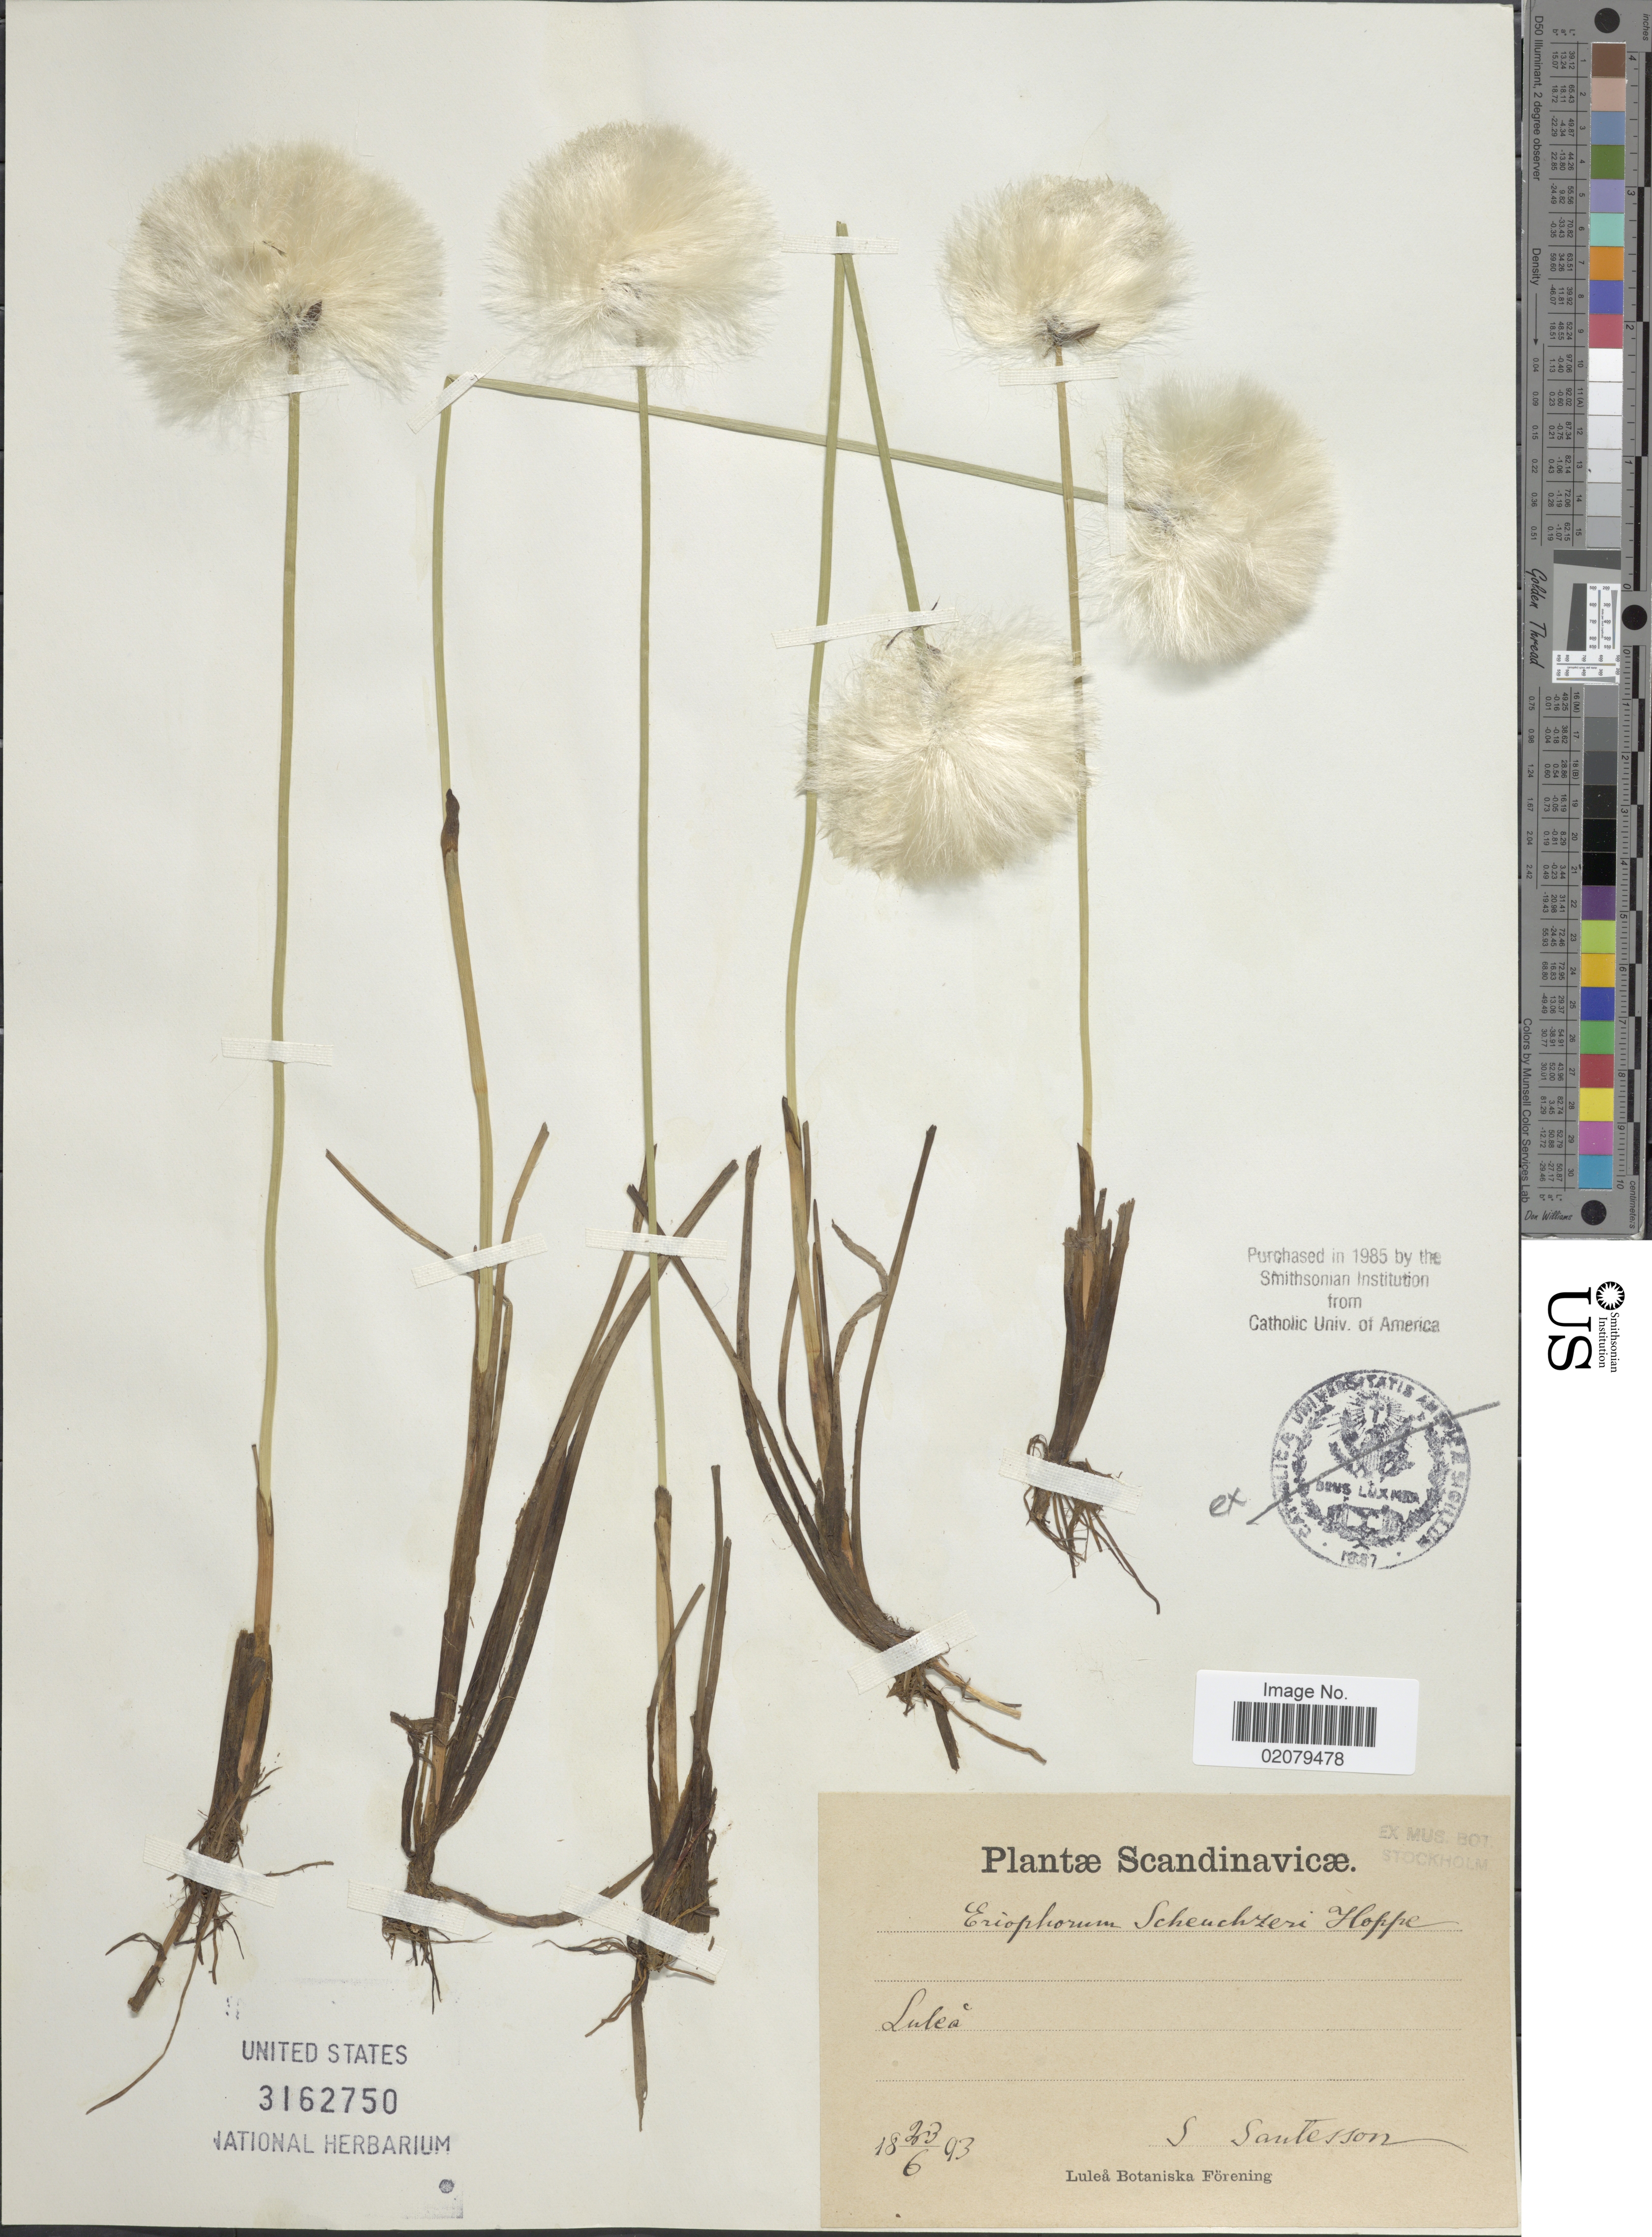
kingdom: Plantae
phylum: Tracheophyta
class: Liliopsida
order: Poales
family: Cyperaceae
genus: Eriophorum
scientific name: Eriophorum scheuchzeri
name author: Hoppe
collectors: S. Santesson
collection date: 1893-06-23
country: Sweden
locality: Scandinavicae, Lules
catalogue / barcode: US 3162750